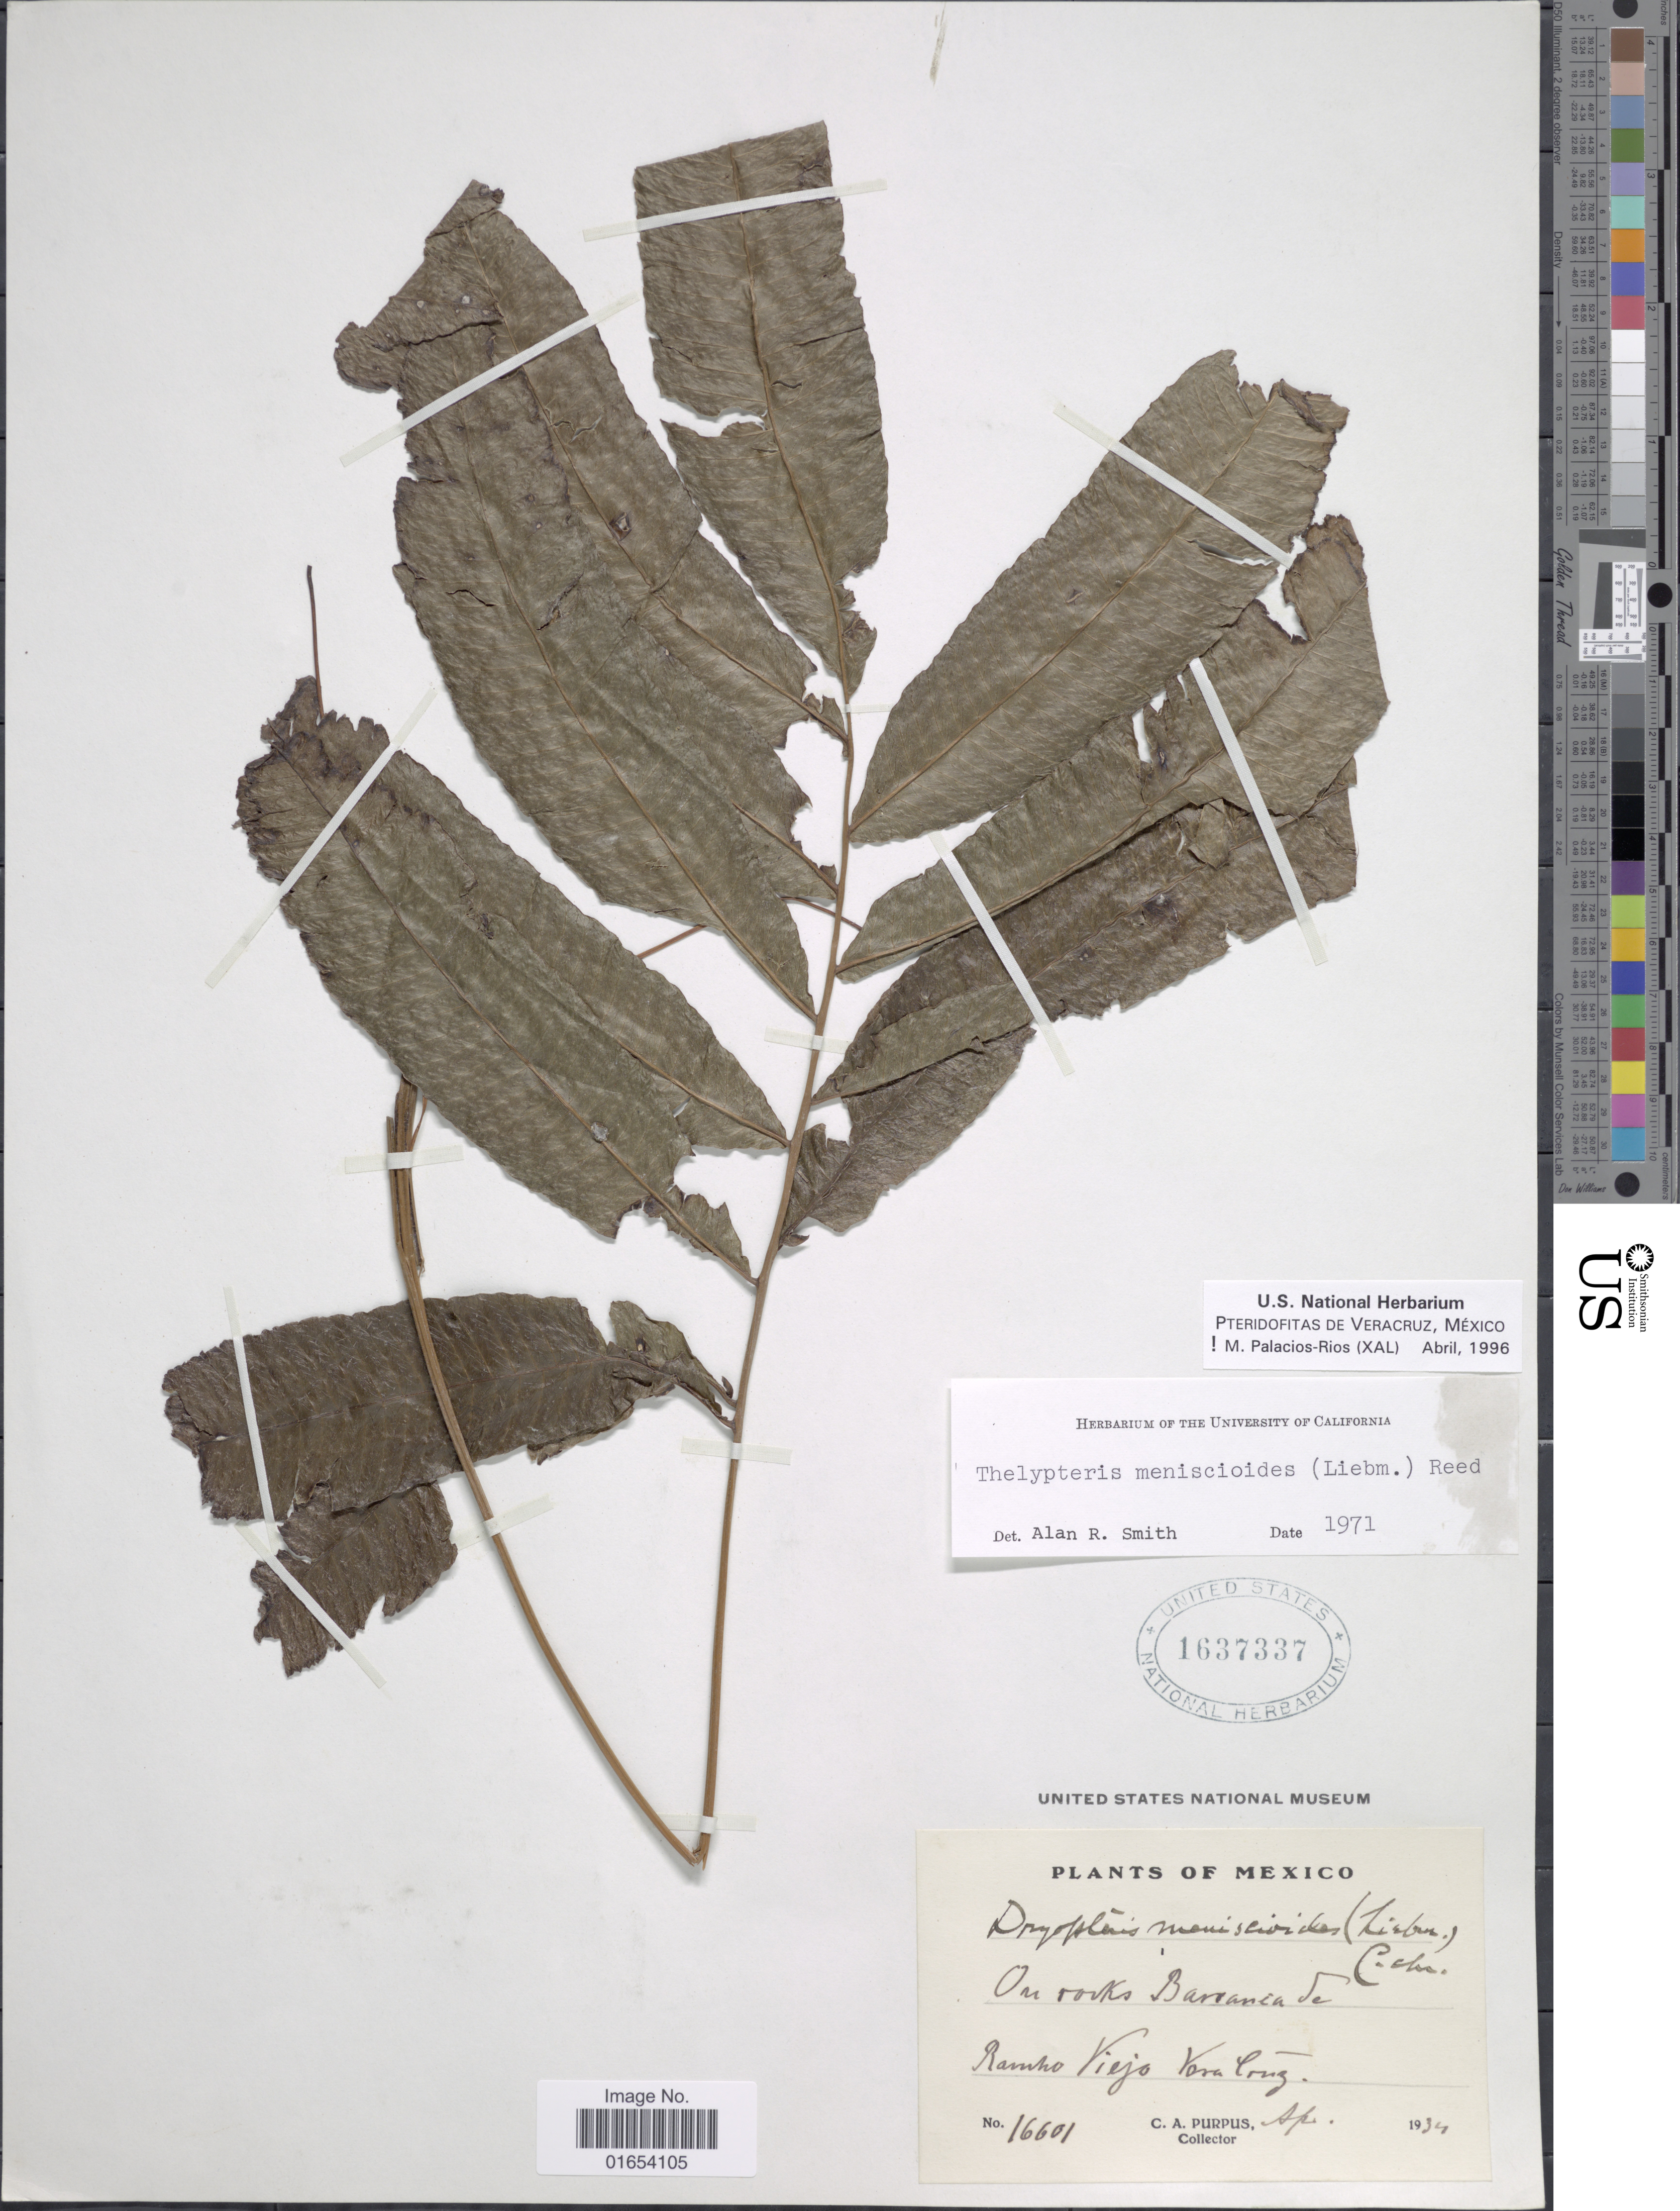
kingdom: Plantae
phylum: Tracheophyta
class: Polypodiopsida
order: Polypodiales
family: Thelypteridaceae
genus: Goniopteris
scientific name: Goniopteris meniscioides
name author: (Liebm.) E. Fourn.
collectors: C. A. Purpus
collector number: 16601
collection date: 1934-04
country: Mexico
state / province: Veracruz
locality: Mexico, on rocks Barranca de Rancho Viejo Vera Cruz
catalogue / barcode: US 1637337